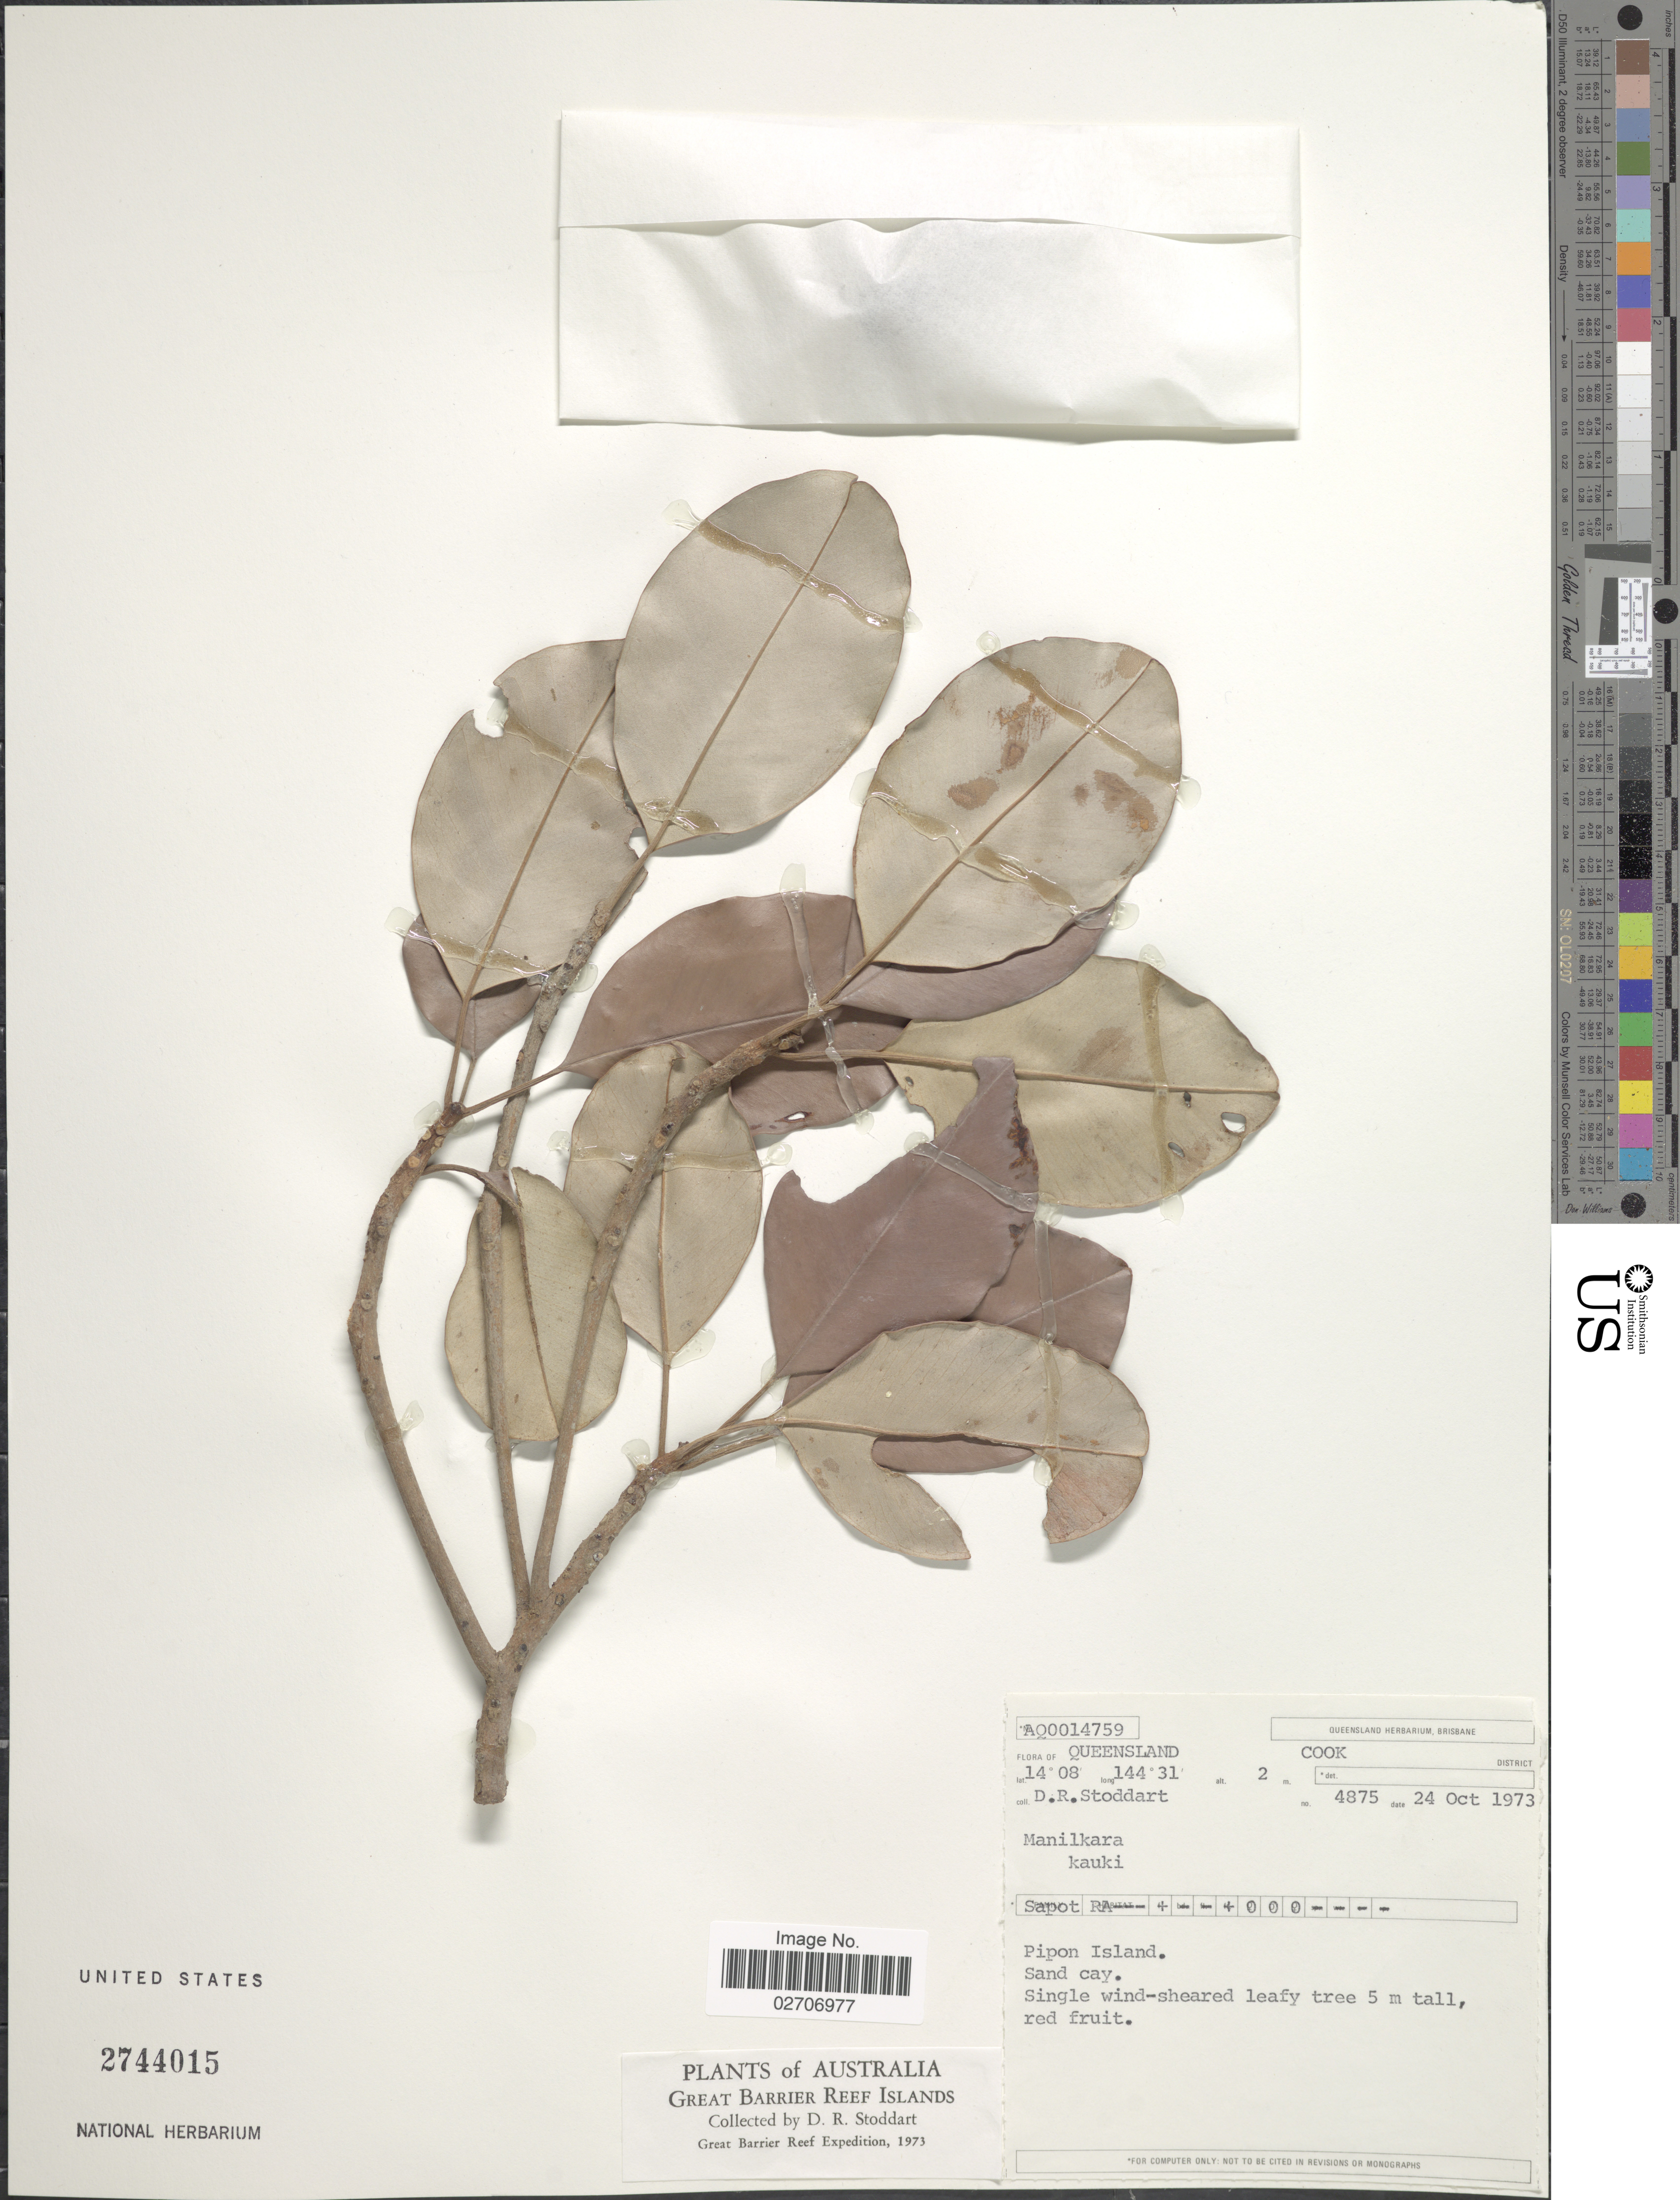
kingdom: Plantae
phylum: Tracheophyta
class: Magnoliopsida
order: Ericales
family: Sapotaceae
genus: Manilkara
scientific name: Manilkara kauki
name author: (L.) Dubard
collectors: D. R. Stoddart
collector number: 4875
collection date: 1973-10-24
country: Australia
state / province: Queensland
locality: Great Barrier Reef Islands, Cook District, Pipon Island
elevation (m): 2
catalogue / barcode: US 2744015